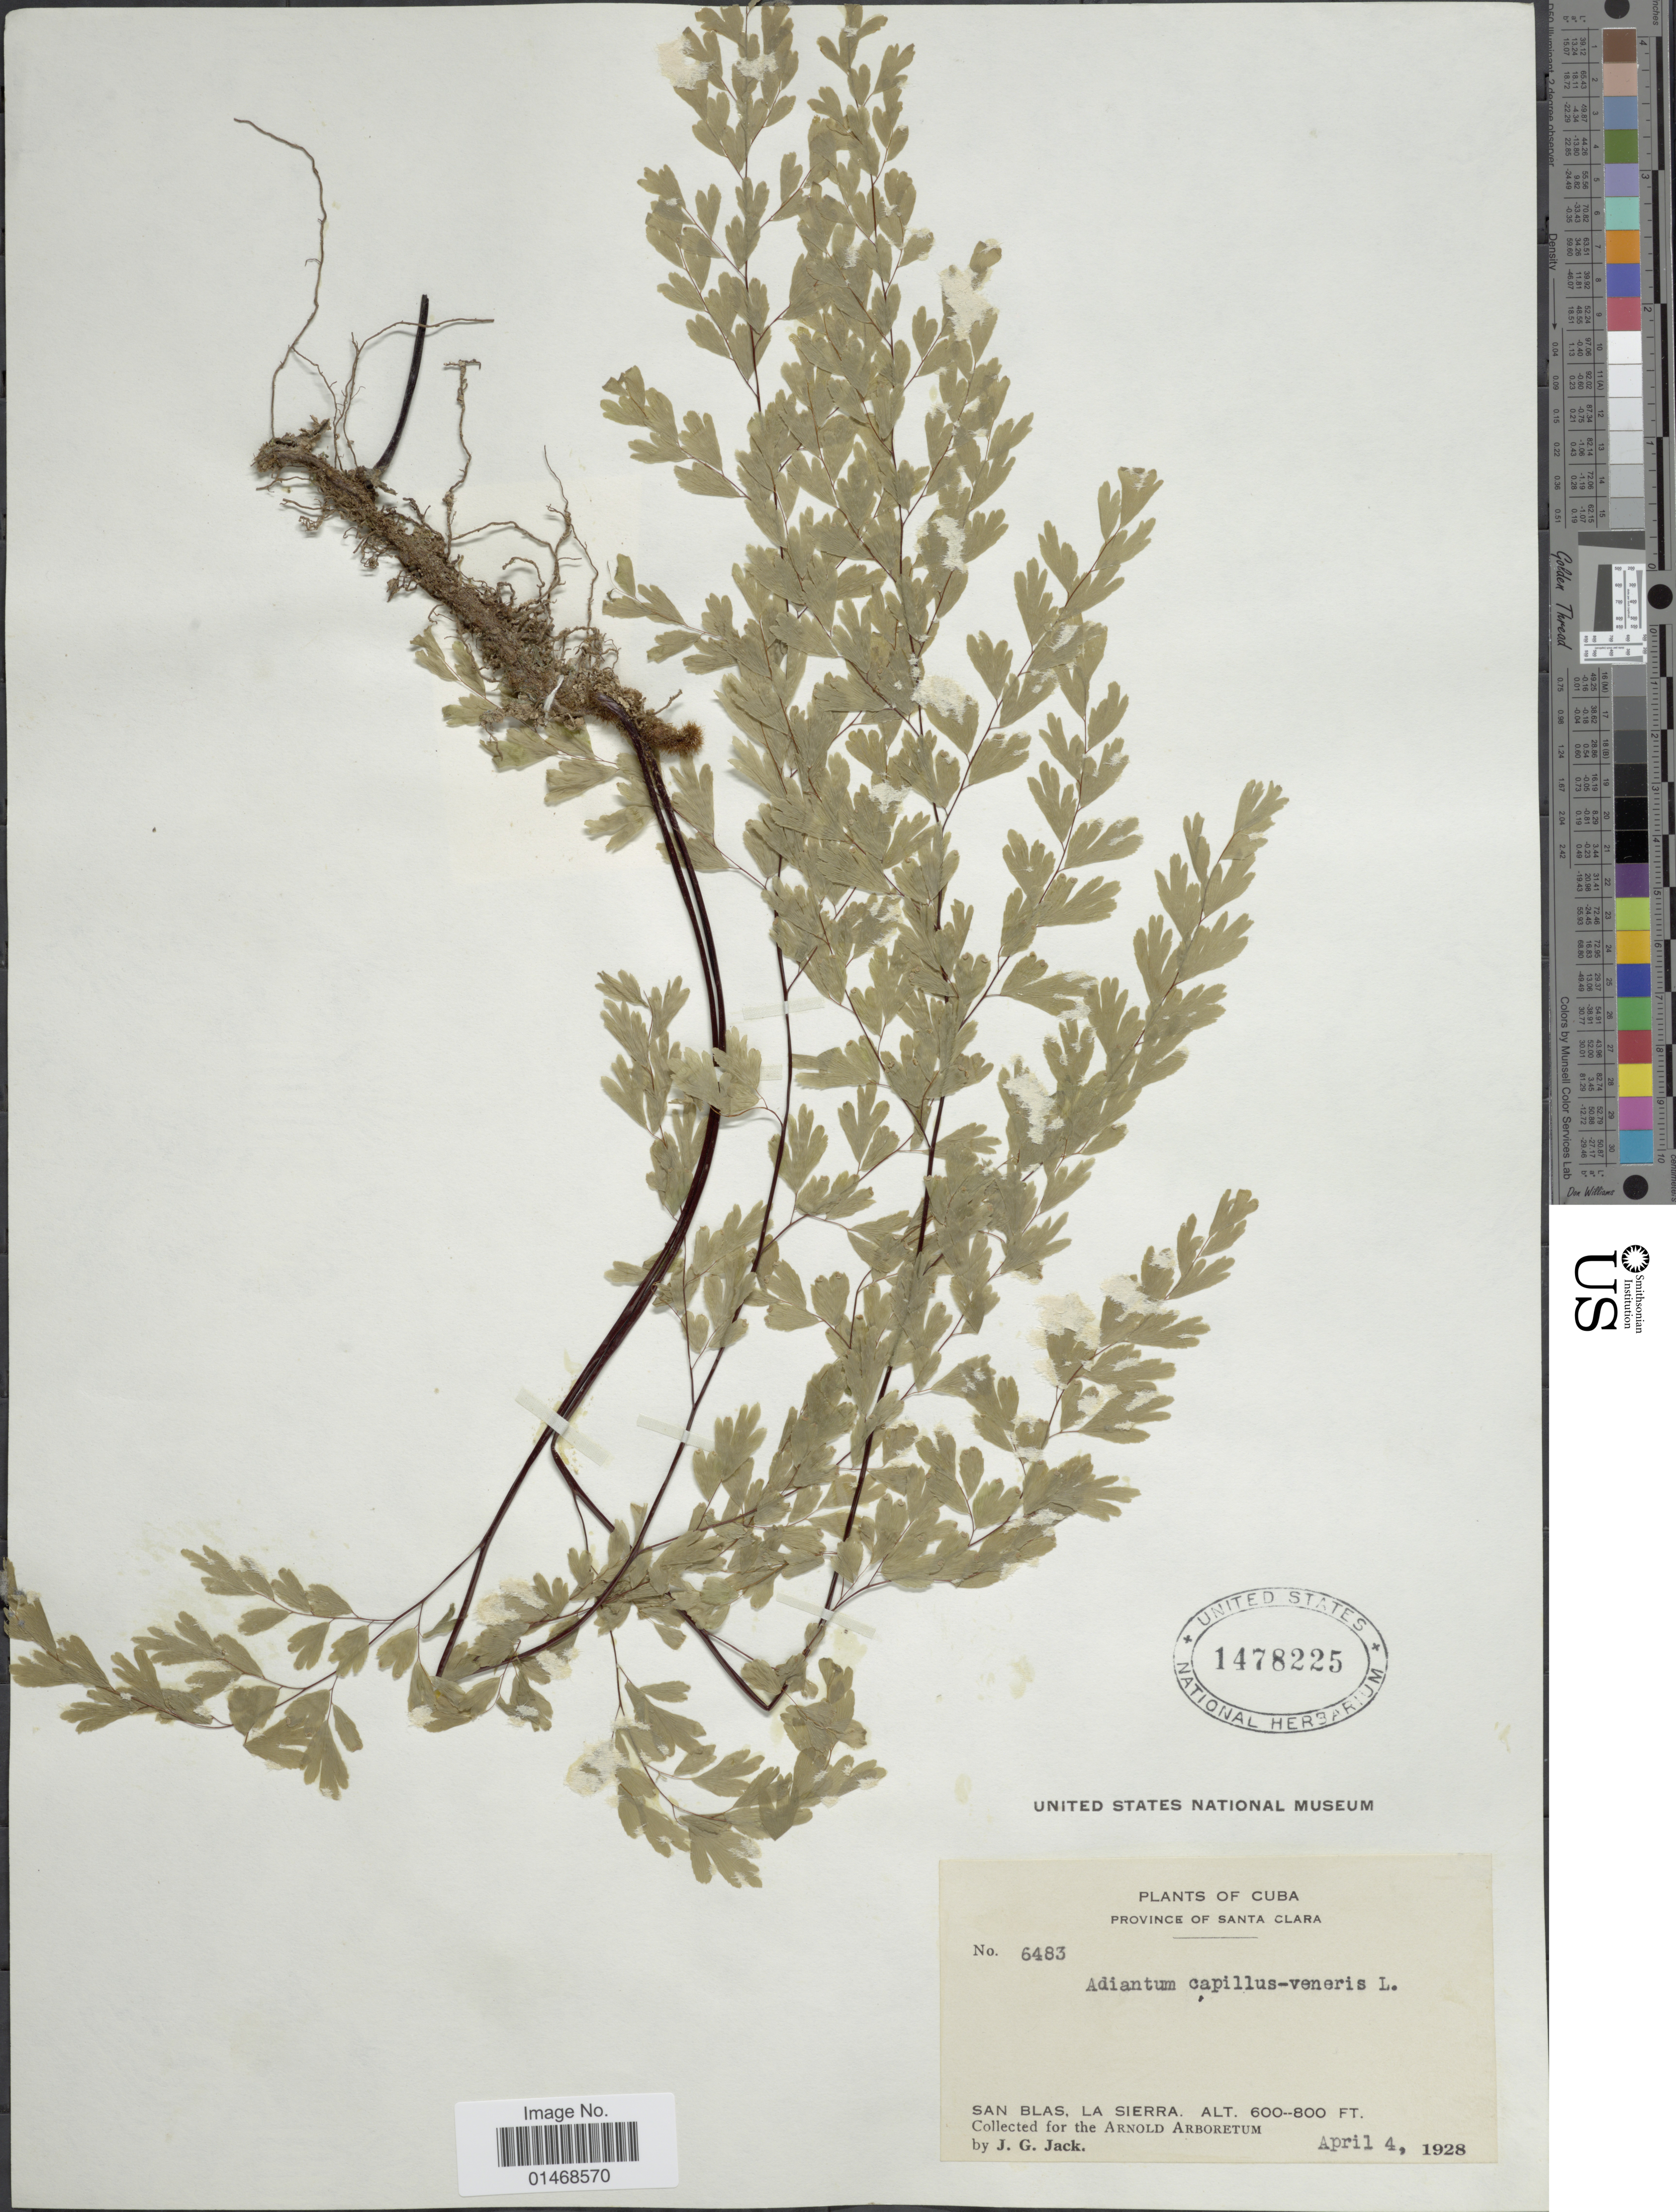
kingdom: Plantae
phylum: Tracheophyta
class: Polypodiopsida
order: Polypodiales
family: Pteridaceae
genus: Adiantum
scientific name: Adiantum capillus-veneris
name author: L.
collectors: J. G. Jack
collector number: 6483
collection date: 1928-04-04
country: Cuba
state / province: Las Villas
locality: Province of Santa Clara, San Blas, La Sierra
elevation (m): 183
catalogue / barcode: US 1478225